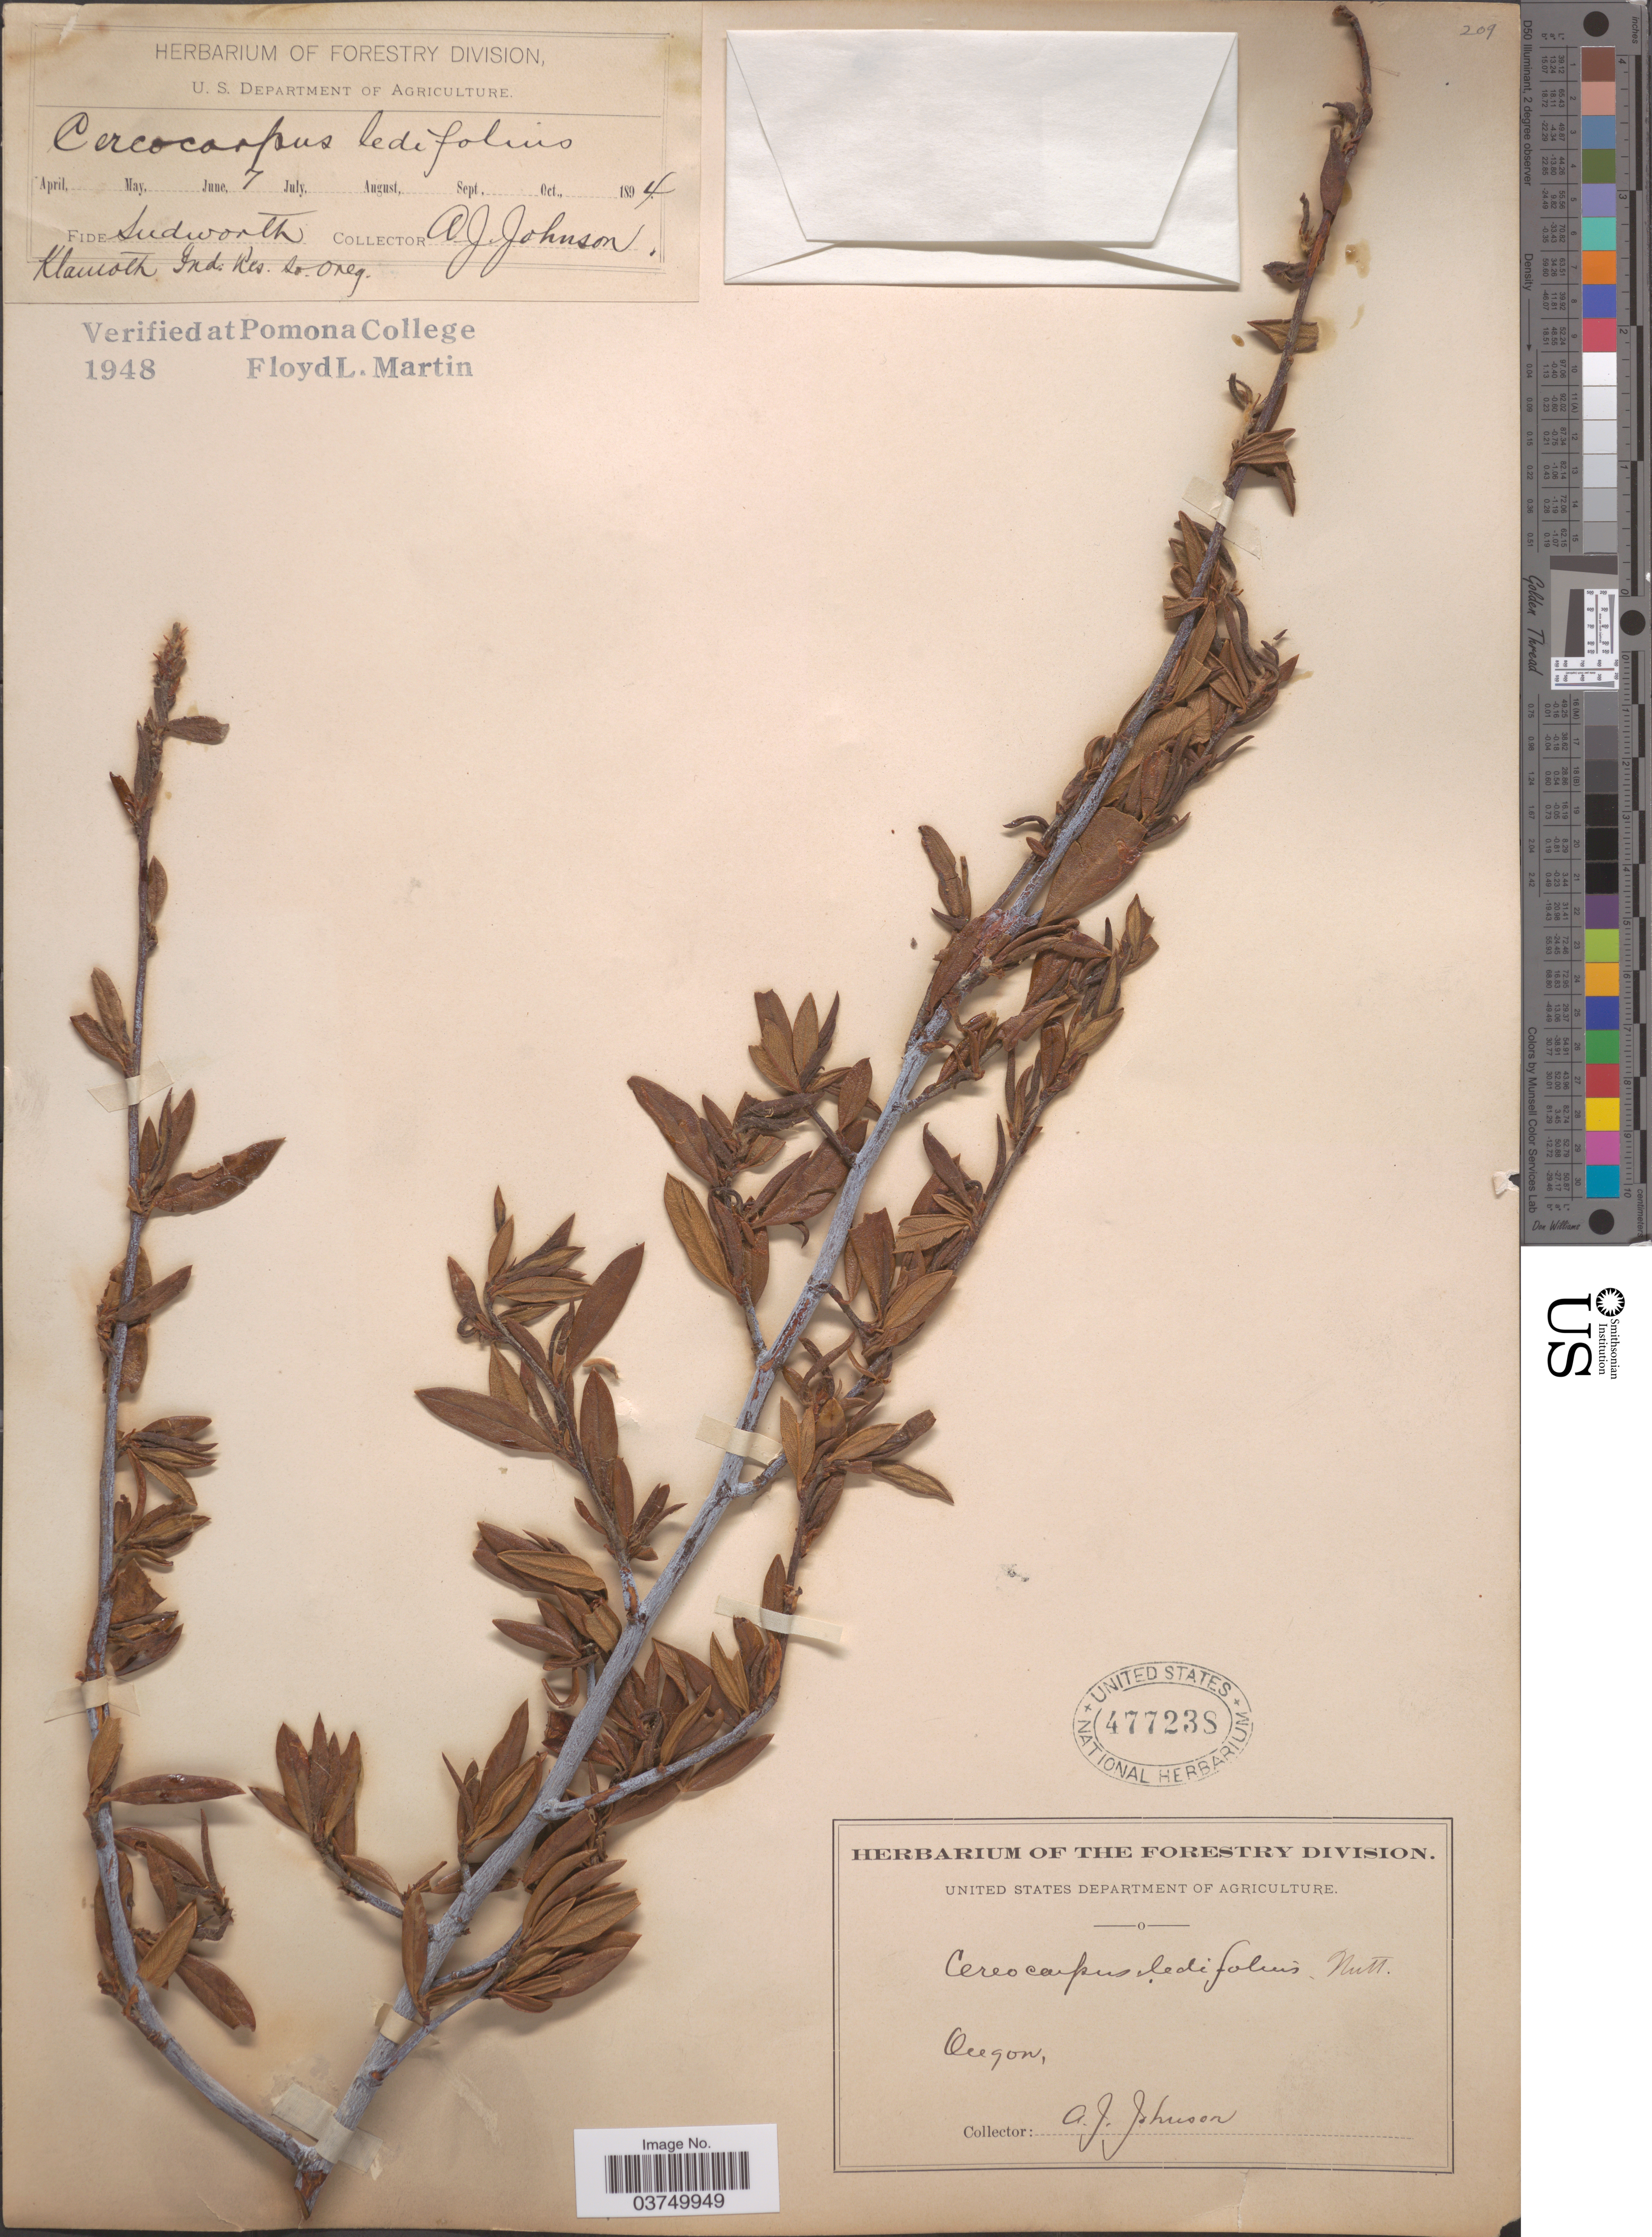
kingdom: Plantae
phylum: Tracheophyta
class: Magnoliopsida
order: Rosales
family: Rosaceae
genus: Cercocarpus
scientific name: Cercocarpus ledifolius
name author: Nutt.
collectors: A. Johnson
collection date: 1894-06-07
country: United States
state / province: Oregon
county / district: Klamath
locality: Sudworth. Klamath Ind. Res. Co.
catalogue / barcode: US 477238